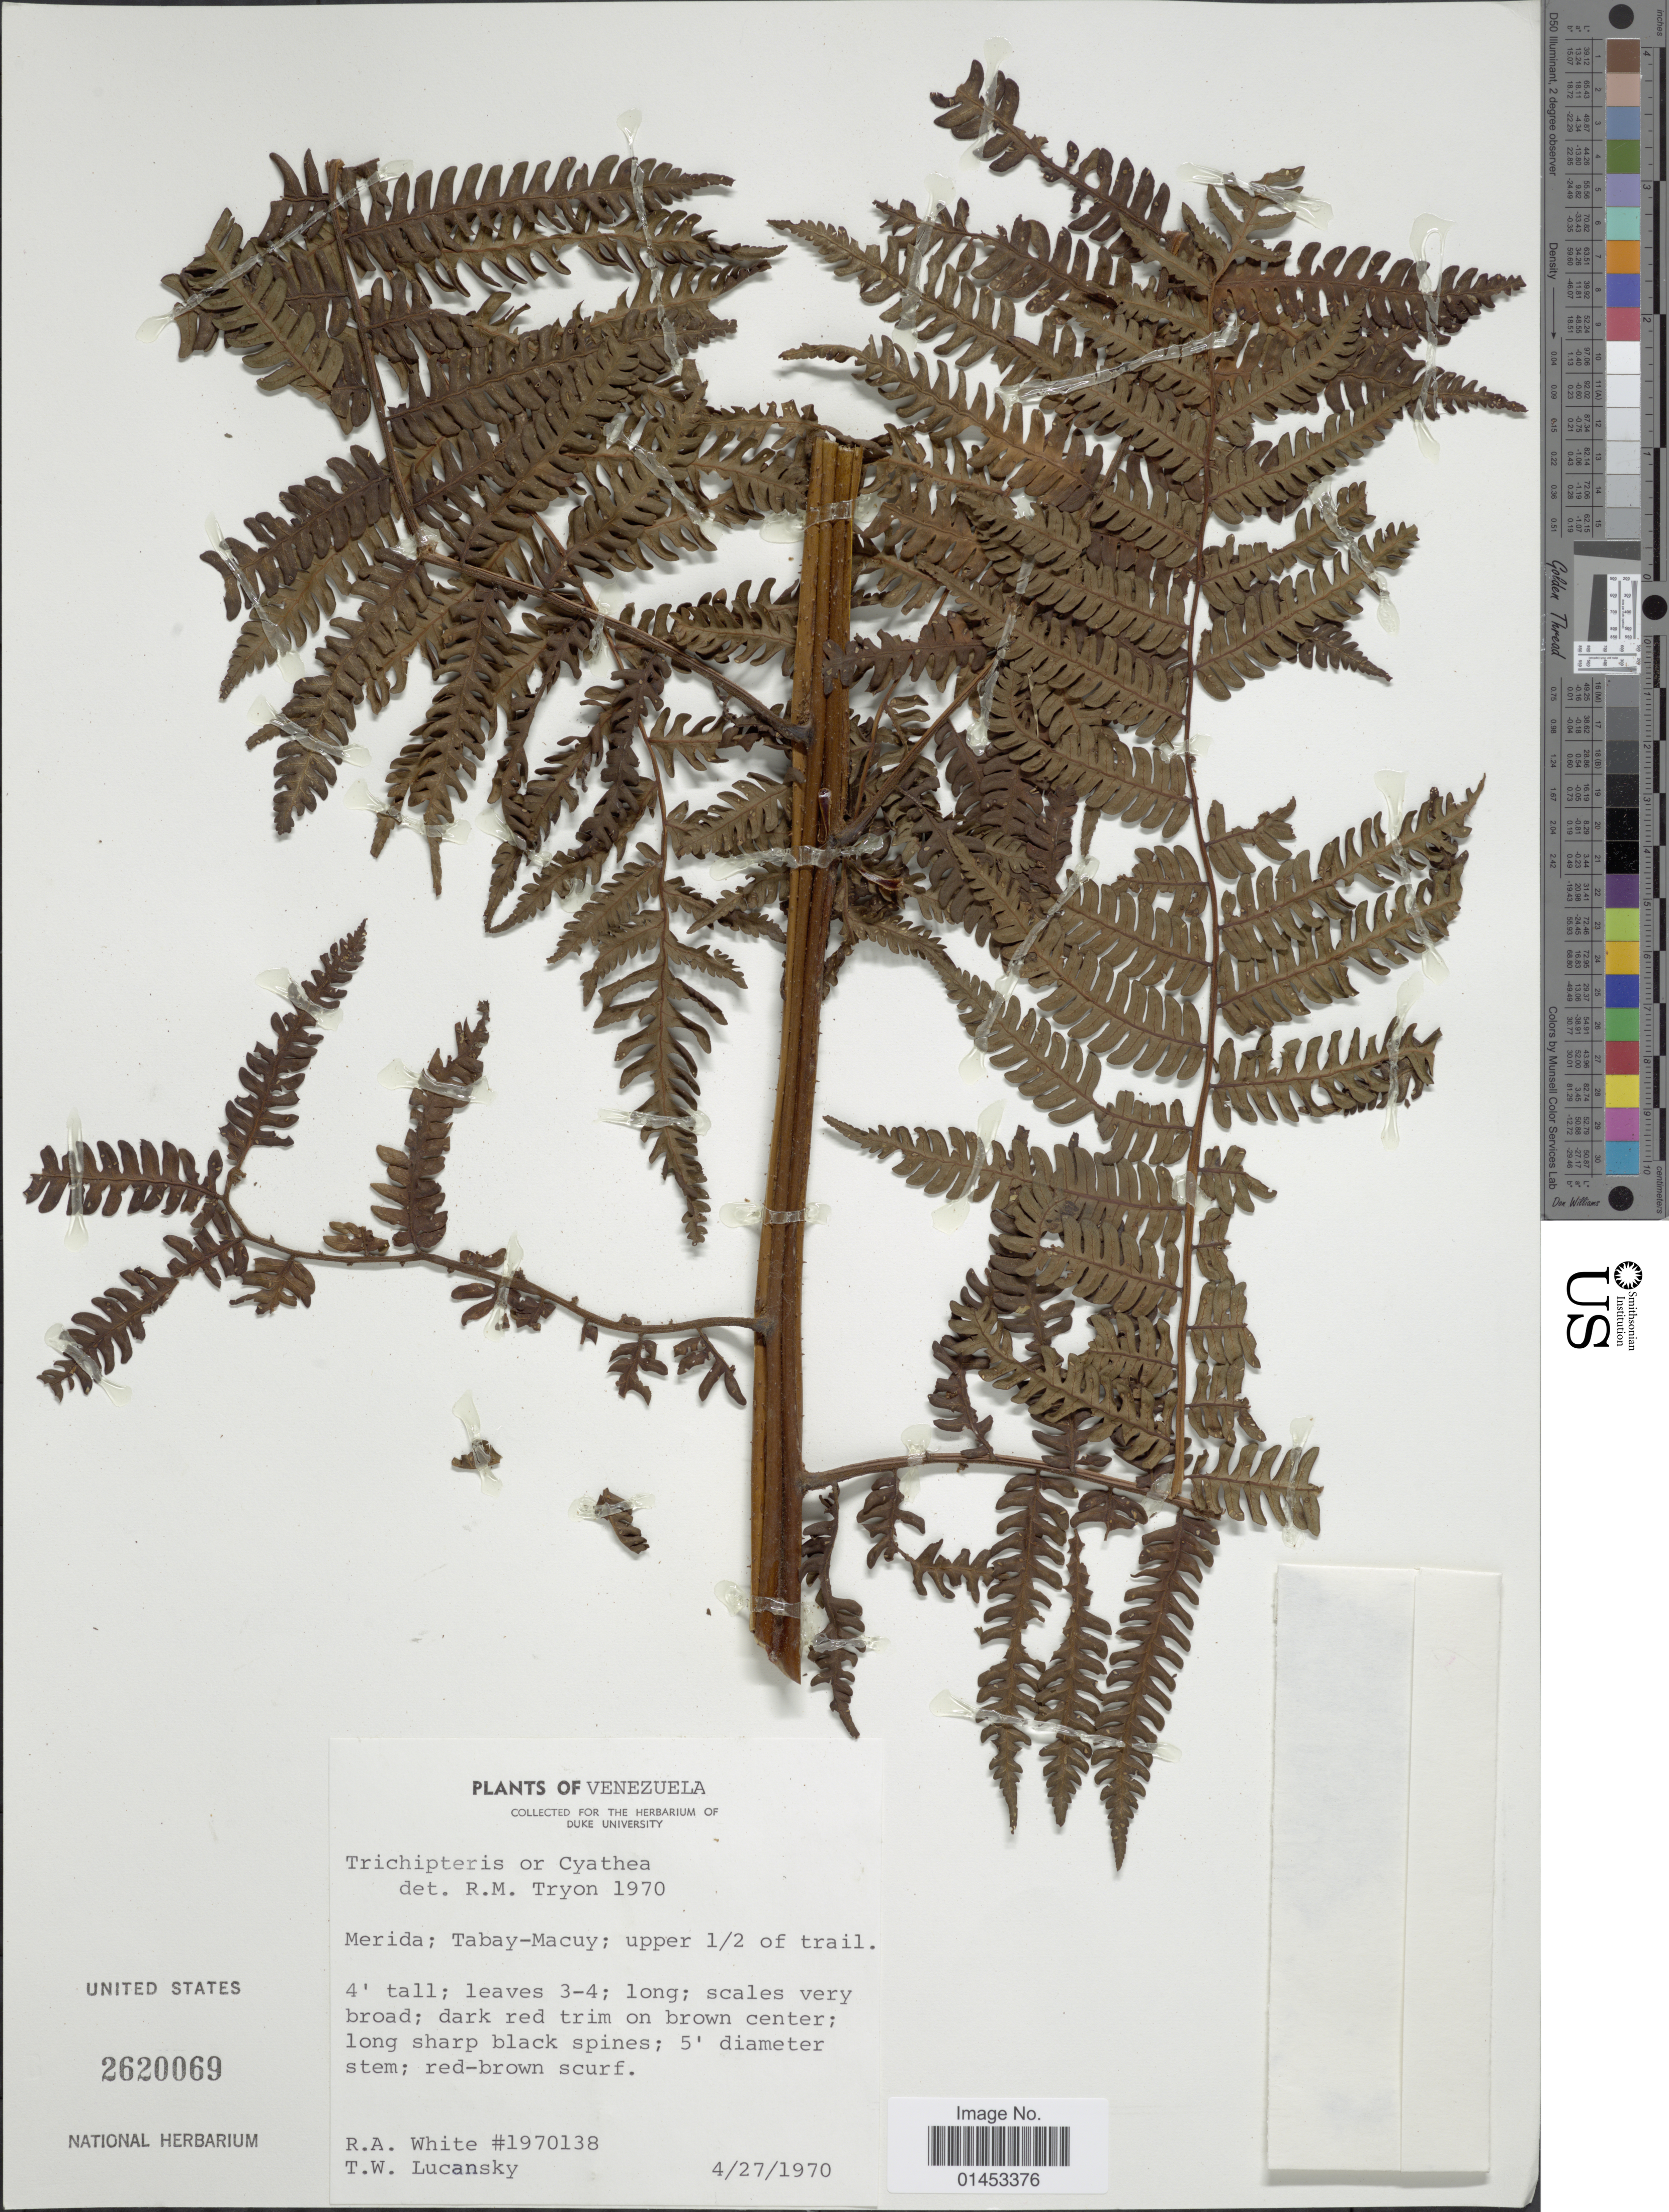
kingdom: Plantae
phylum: Tracheophyta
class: Polypodiopsida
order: Cyatheales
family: Cyatheaceae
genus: Cyathea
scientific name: Cyathea sp.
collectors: R. A. White & T. Lucansky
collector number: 1970138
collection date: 1970-04-27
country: Venezuela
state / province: Mérida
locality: Merida; Tabay-Macuy; upper 1/2 of trail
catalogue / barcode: US 2620069